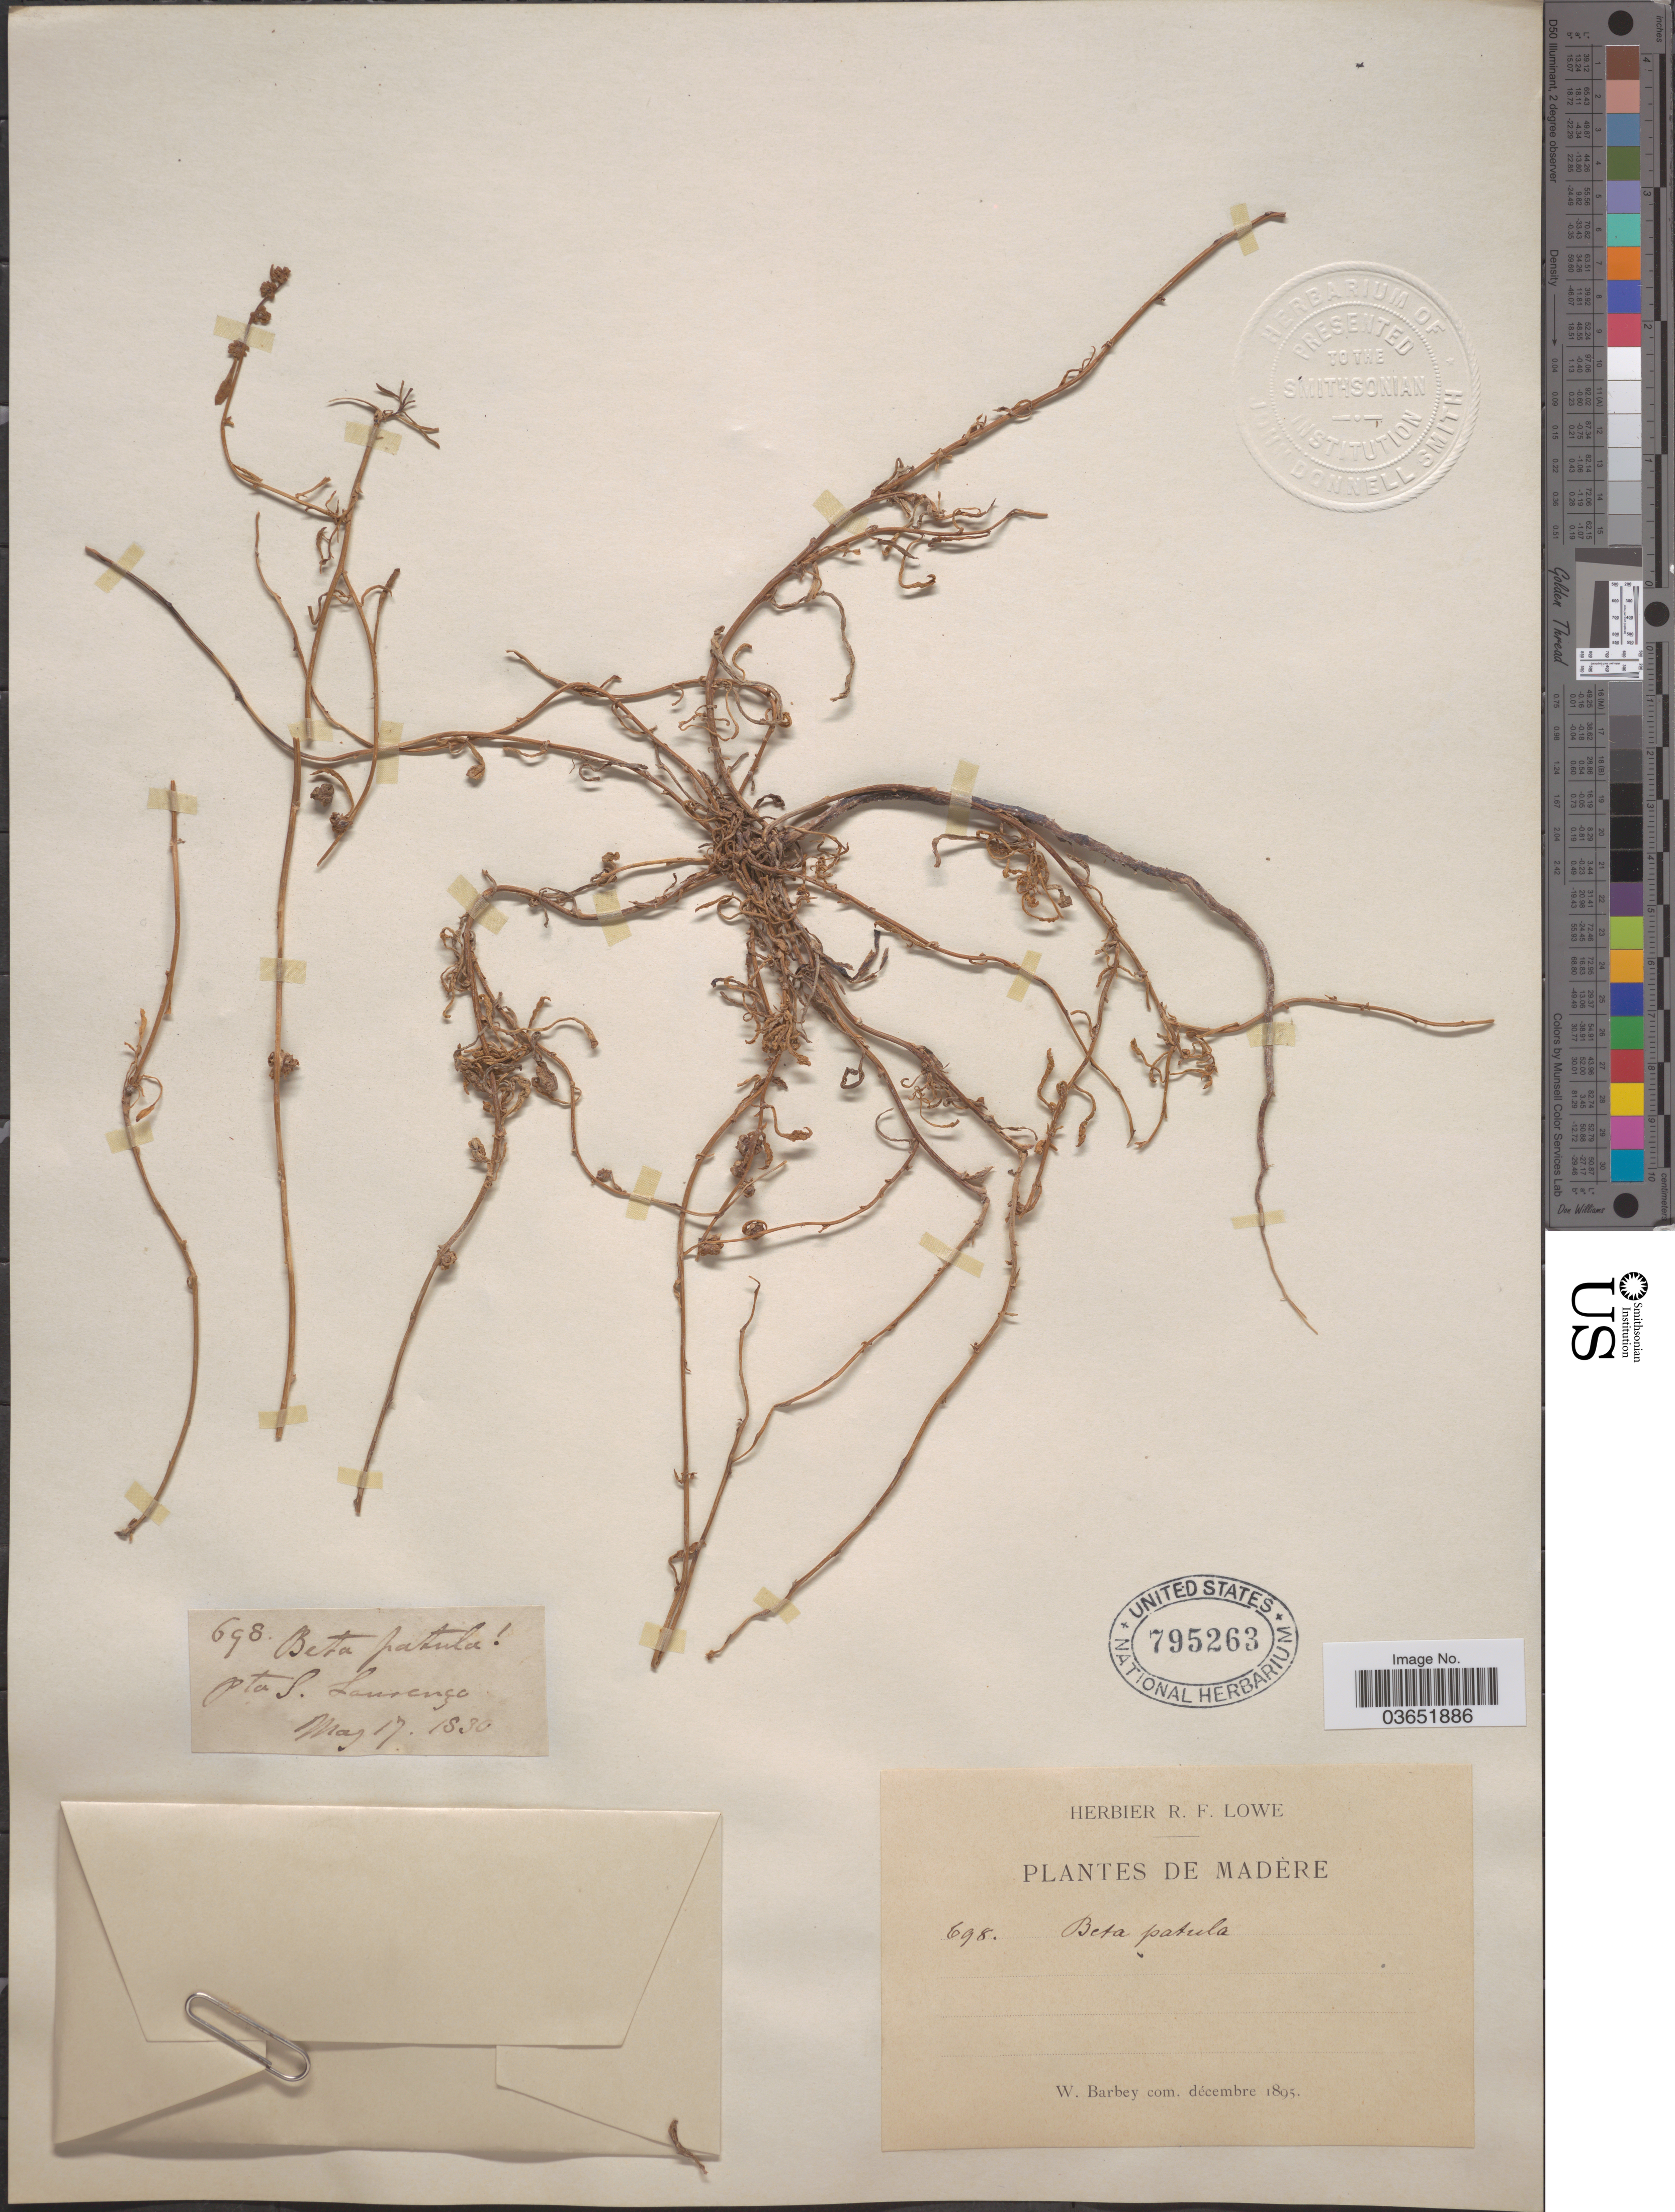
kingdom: Plantae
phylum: Tracheophyta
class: Magnoliopsida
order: Caryophyllales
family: Amaranthaceae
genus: Beta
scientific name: Beta patula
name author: Aiton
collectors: W. Barbey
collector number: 698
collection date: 1890-05-17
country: Portugal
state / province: Madeira (Aut. Reg.)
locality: Pts S. Lourenco. Madère.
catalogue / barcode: US 795263